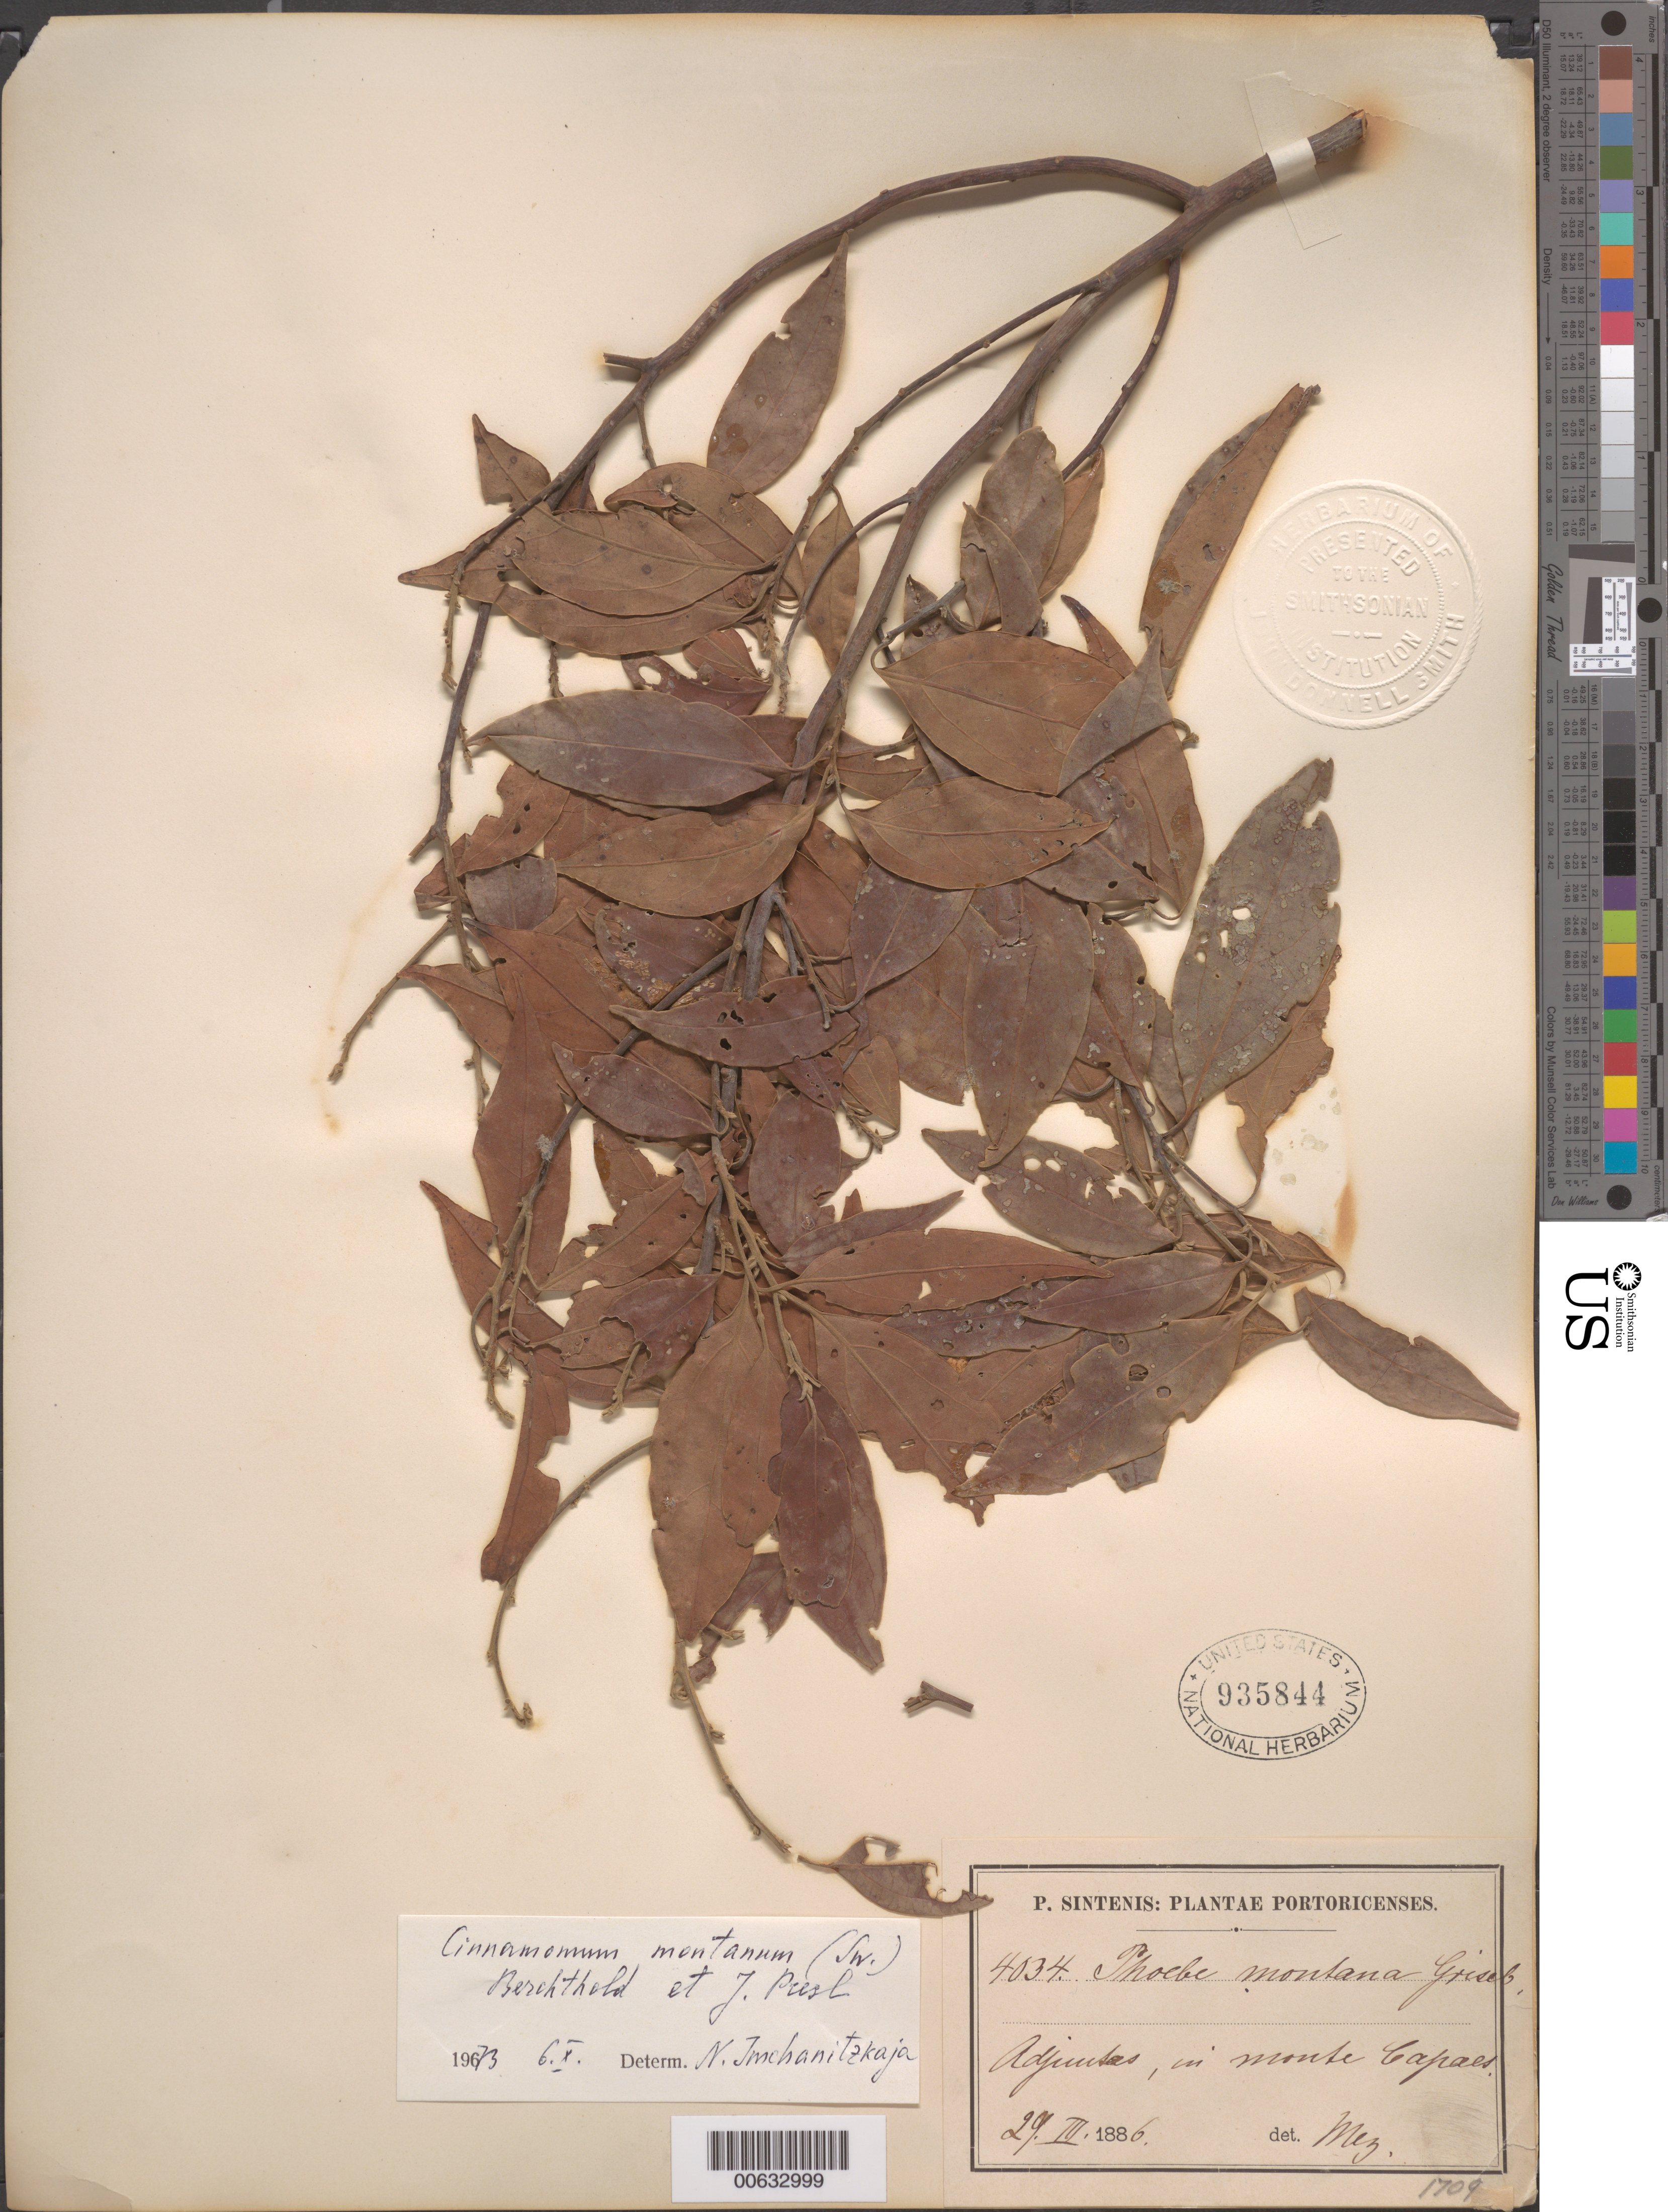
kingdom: Plantae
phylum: Tracheophyta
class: Magnoliopsida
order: Laurales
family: Lauraceae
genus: Cinnamomum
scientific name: Cinnamomum montanum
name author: (Sw.) J. Presl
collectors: P. Sintenis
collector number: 4034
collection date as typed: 29 Mar 1886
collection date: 1886-03-29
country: Puerto Rico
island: Greater Antilles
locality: Adjuntas, in monte Capaes.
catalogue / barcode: US 935844